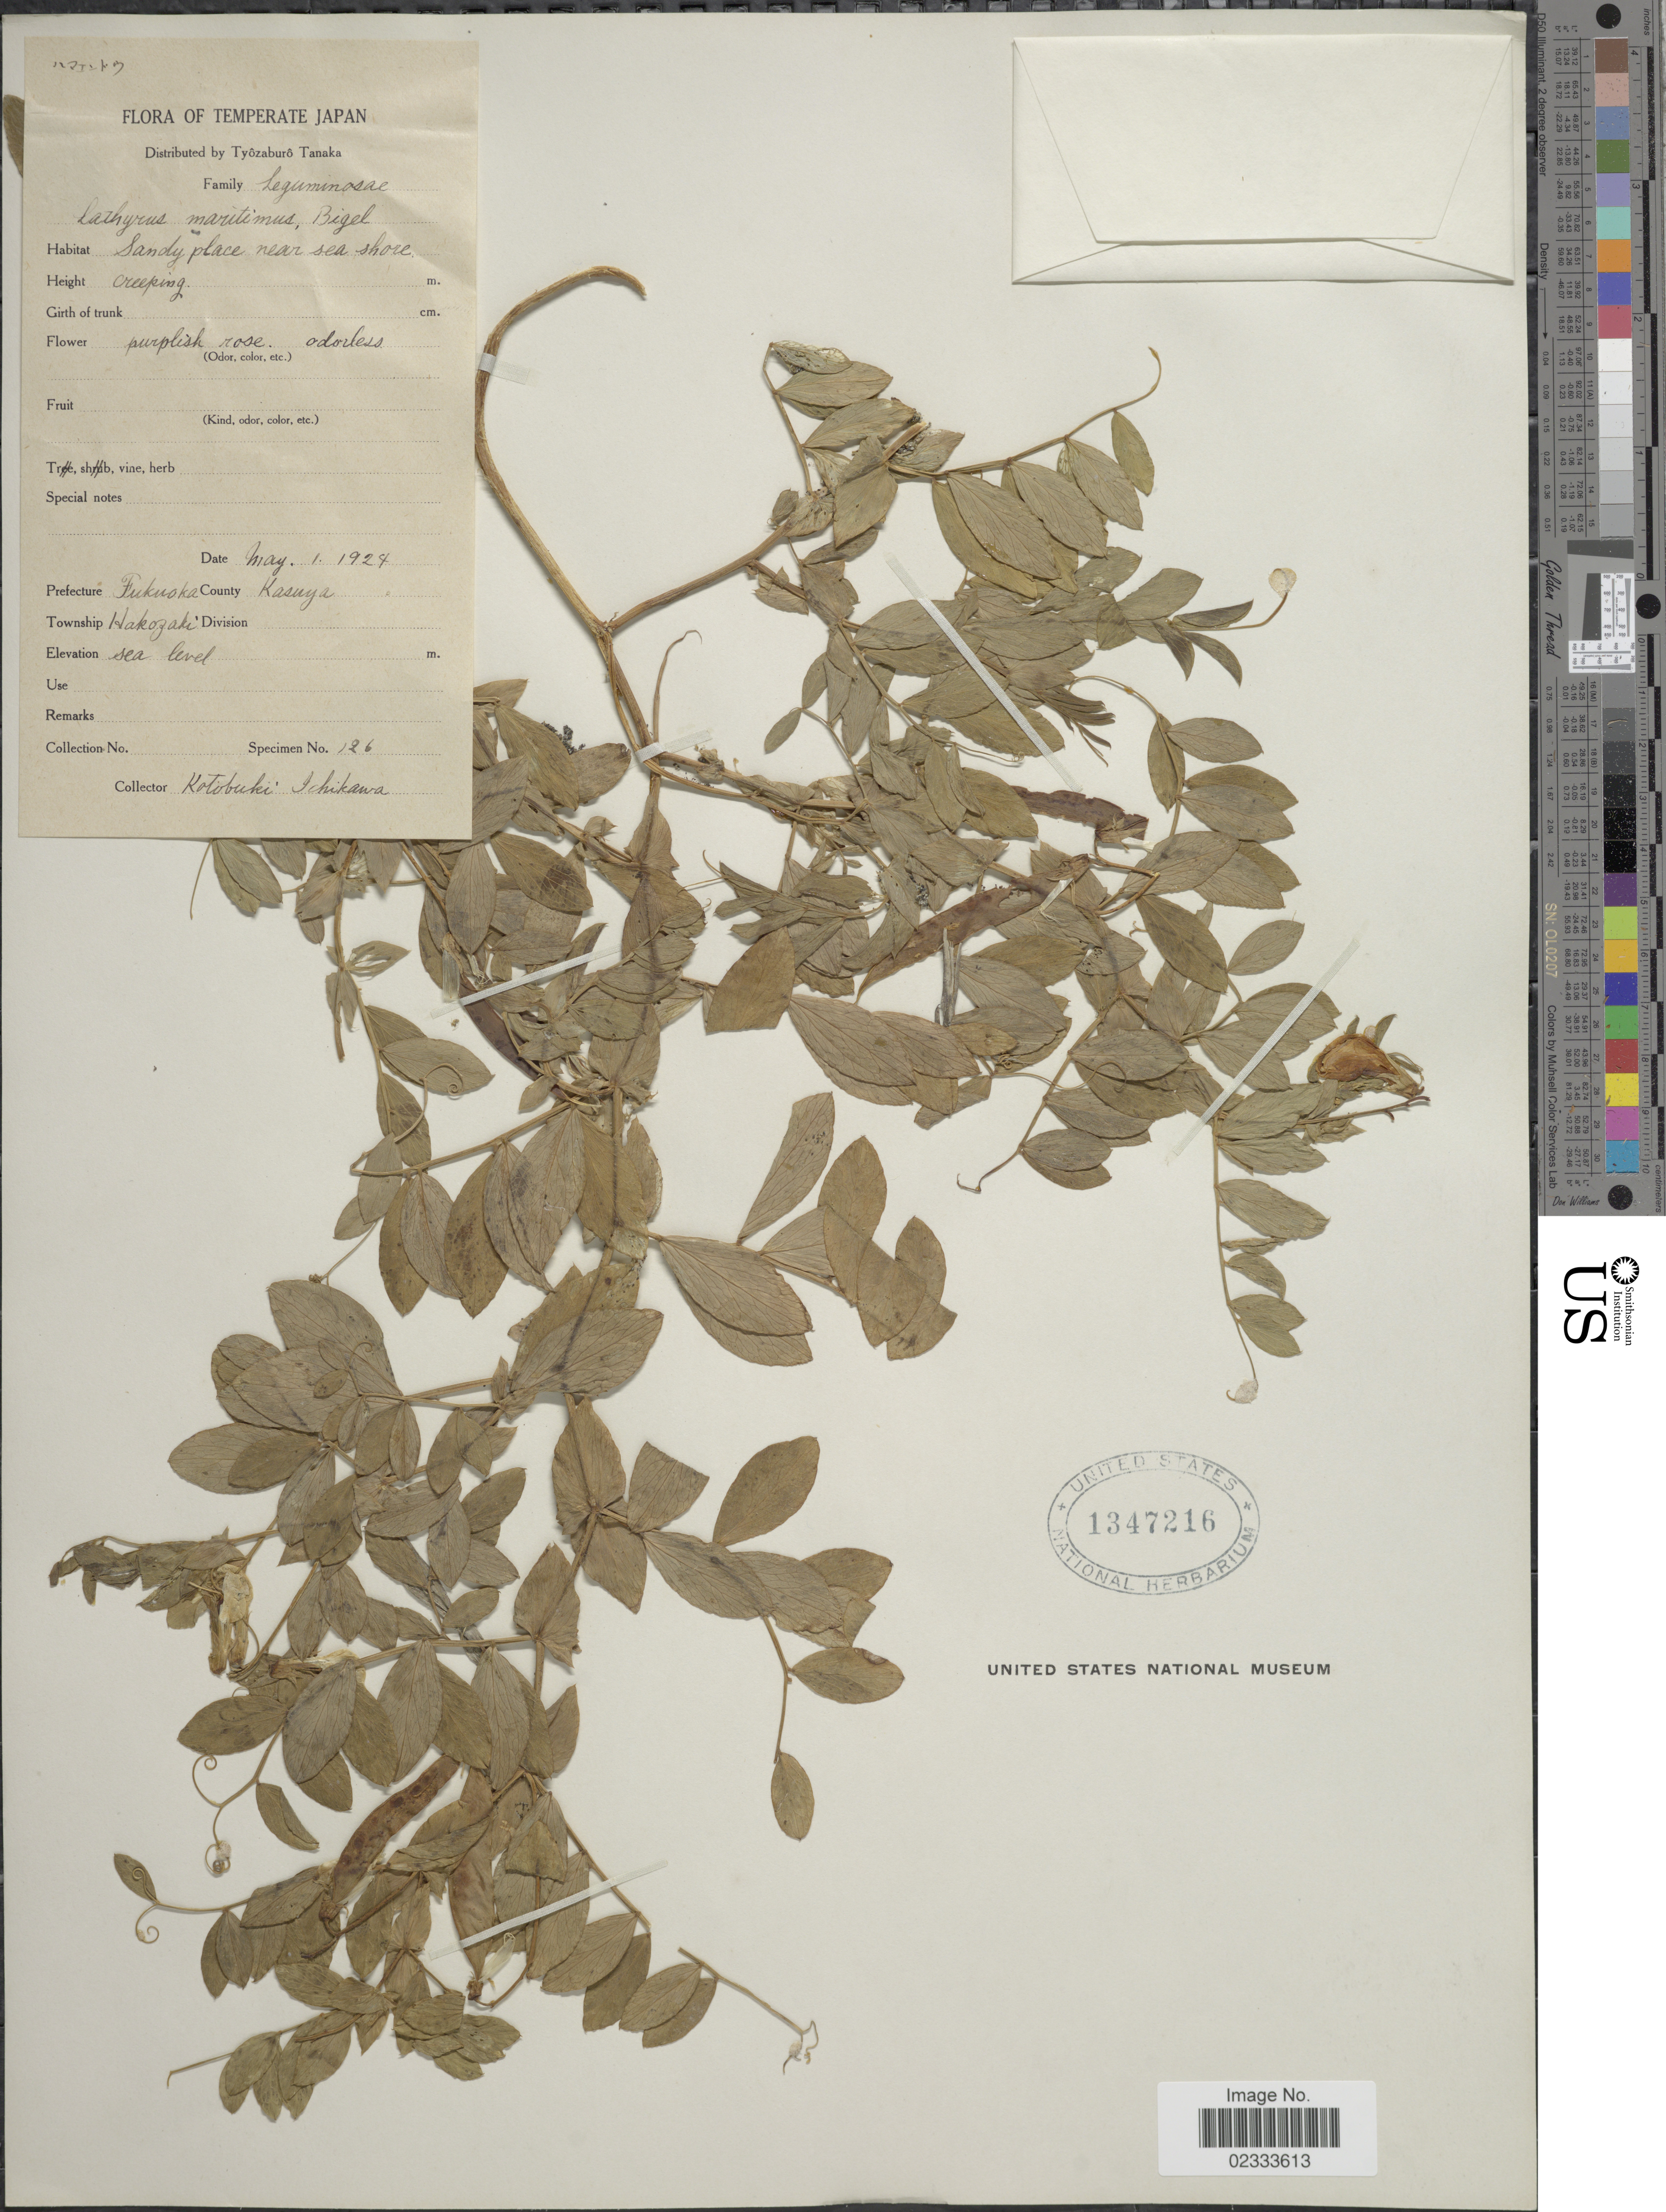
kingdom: Plantae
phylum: Tracheophyta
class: Magnoliopsida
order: Fabales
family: Fabaceae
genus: Lathyrus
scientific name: Lathyrus maritimus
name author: Torr.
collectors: K. Schikawa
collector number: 126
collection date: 1924-05-01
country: Japan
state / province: Hukuoka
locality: Prefecture Fukoaka, County Kasuya, Township Hakozaki, near sea shore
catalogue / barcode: US 1347216